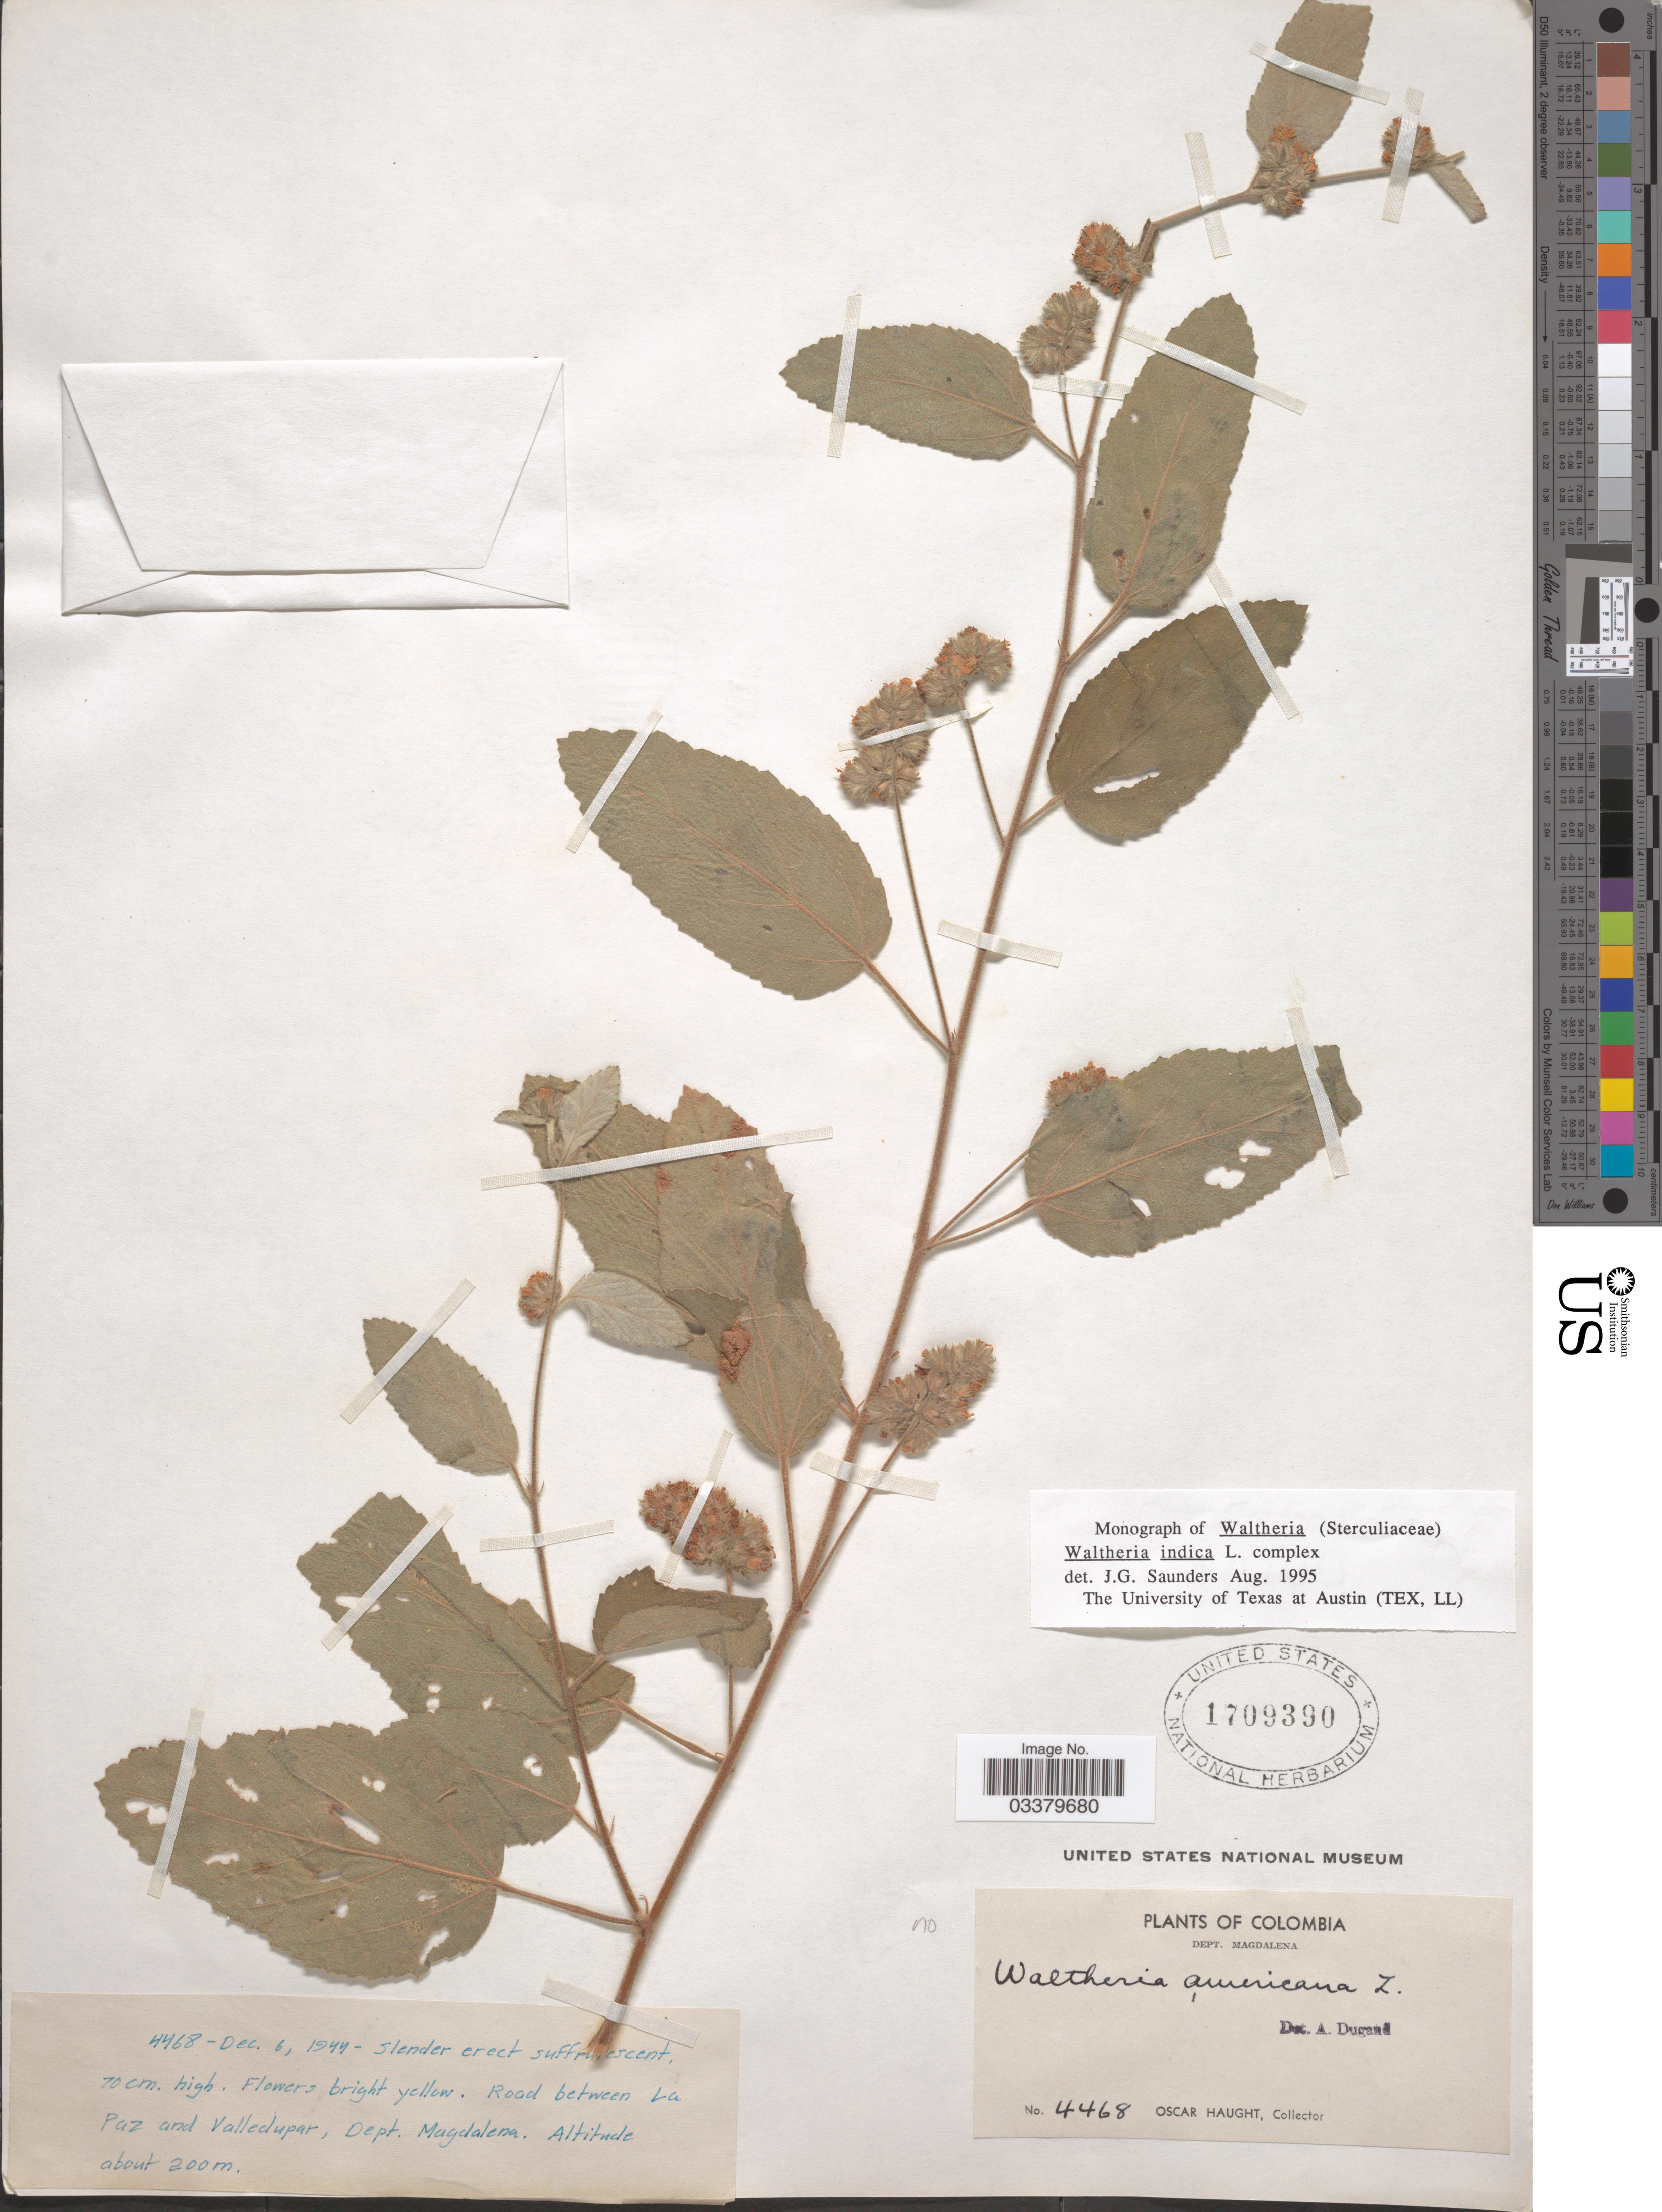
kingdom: Plantae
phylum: Tracheophyta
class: Magnoliopsida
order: Malvales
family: Malvaceae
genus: Waltheria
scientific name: Waltheria indica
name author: L.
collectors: O. L. Haught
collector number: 4468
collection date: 1944-12-06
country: Colombia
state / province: Magdalena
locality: Road between La Paz and Valledupar, Dept. Magdalena.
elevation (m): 200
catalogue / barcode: US 1709390